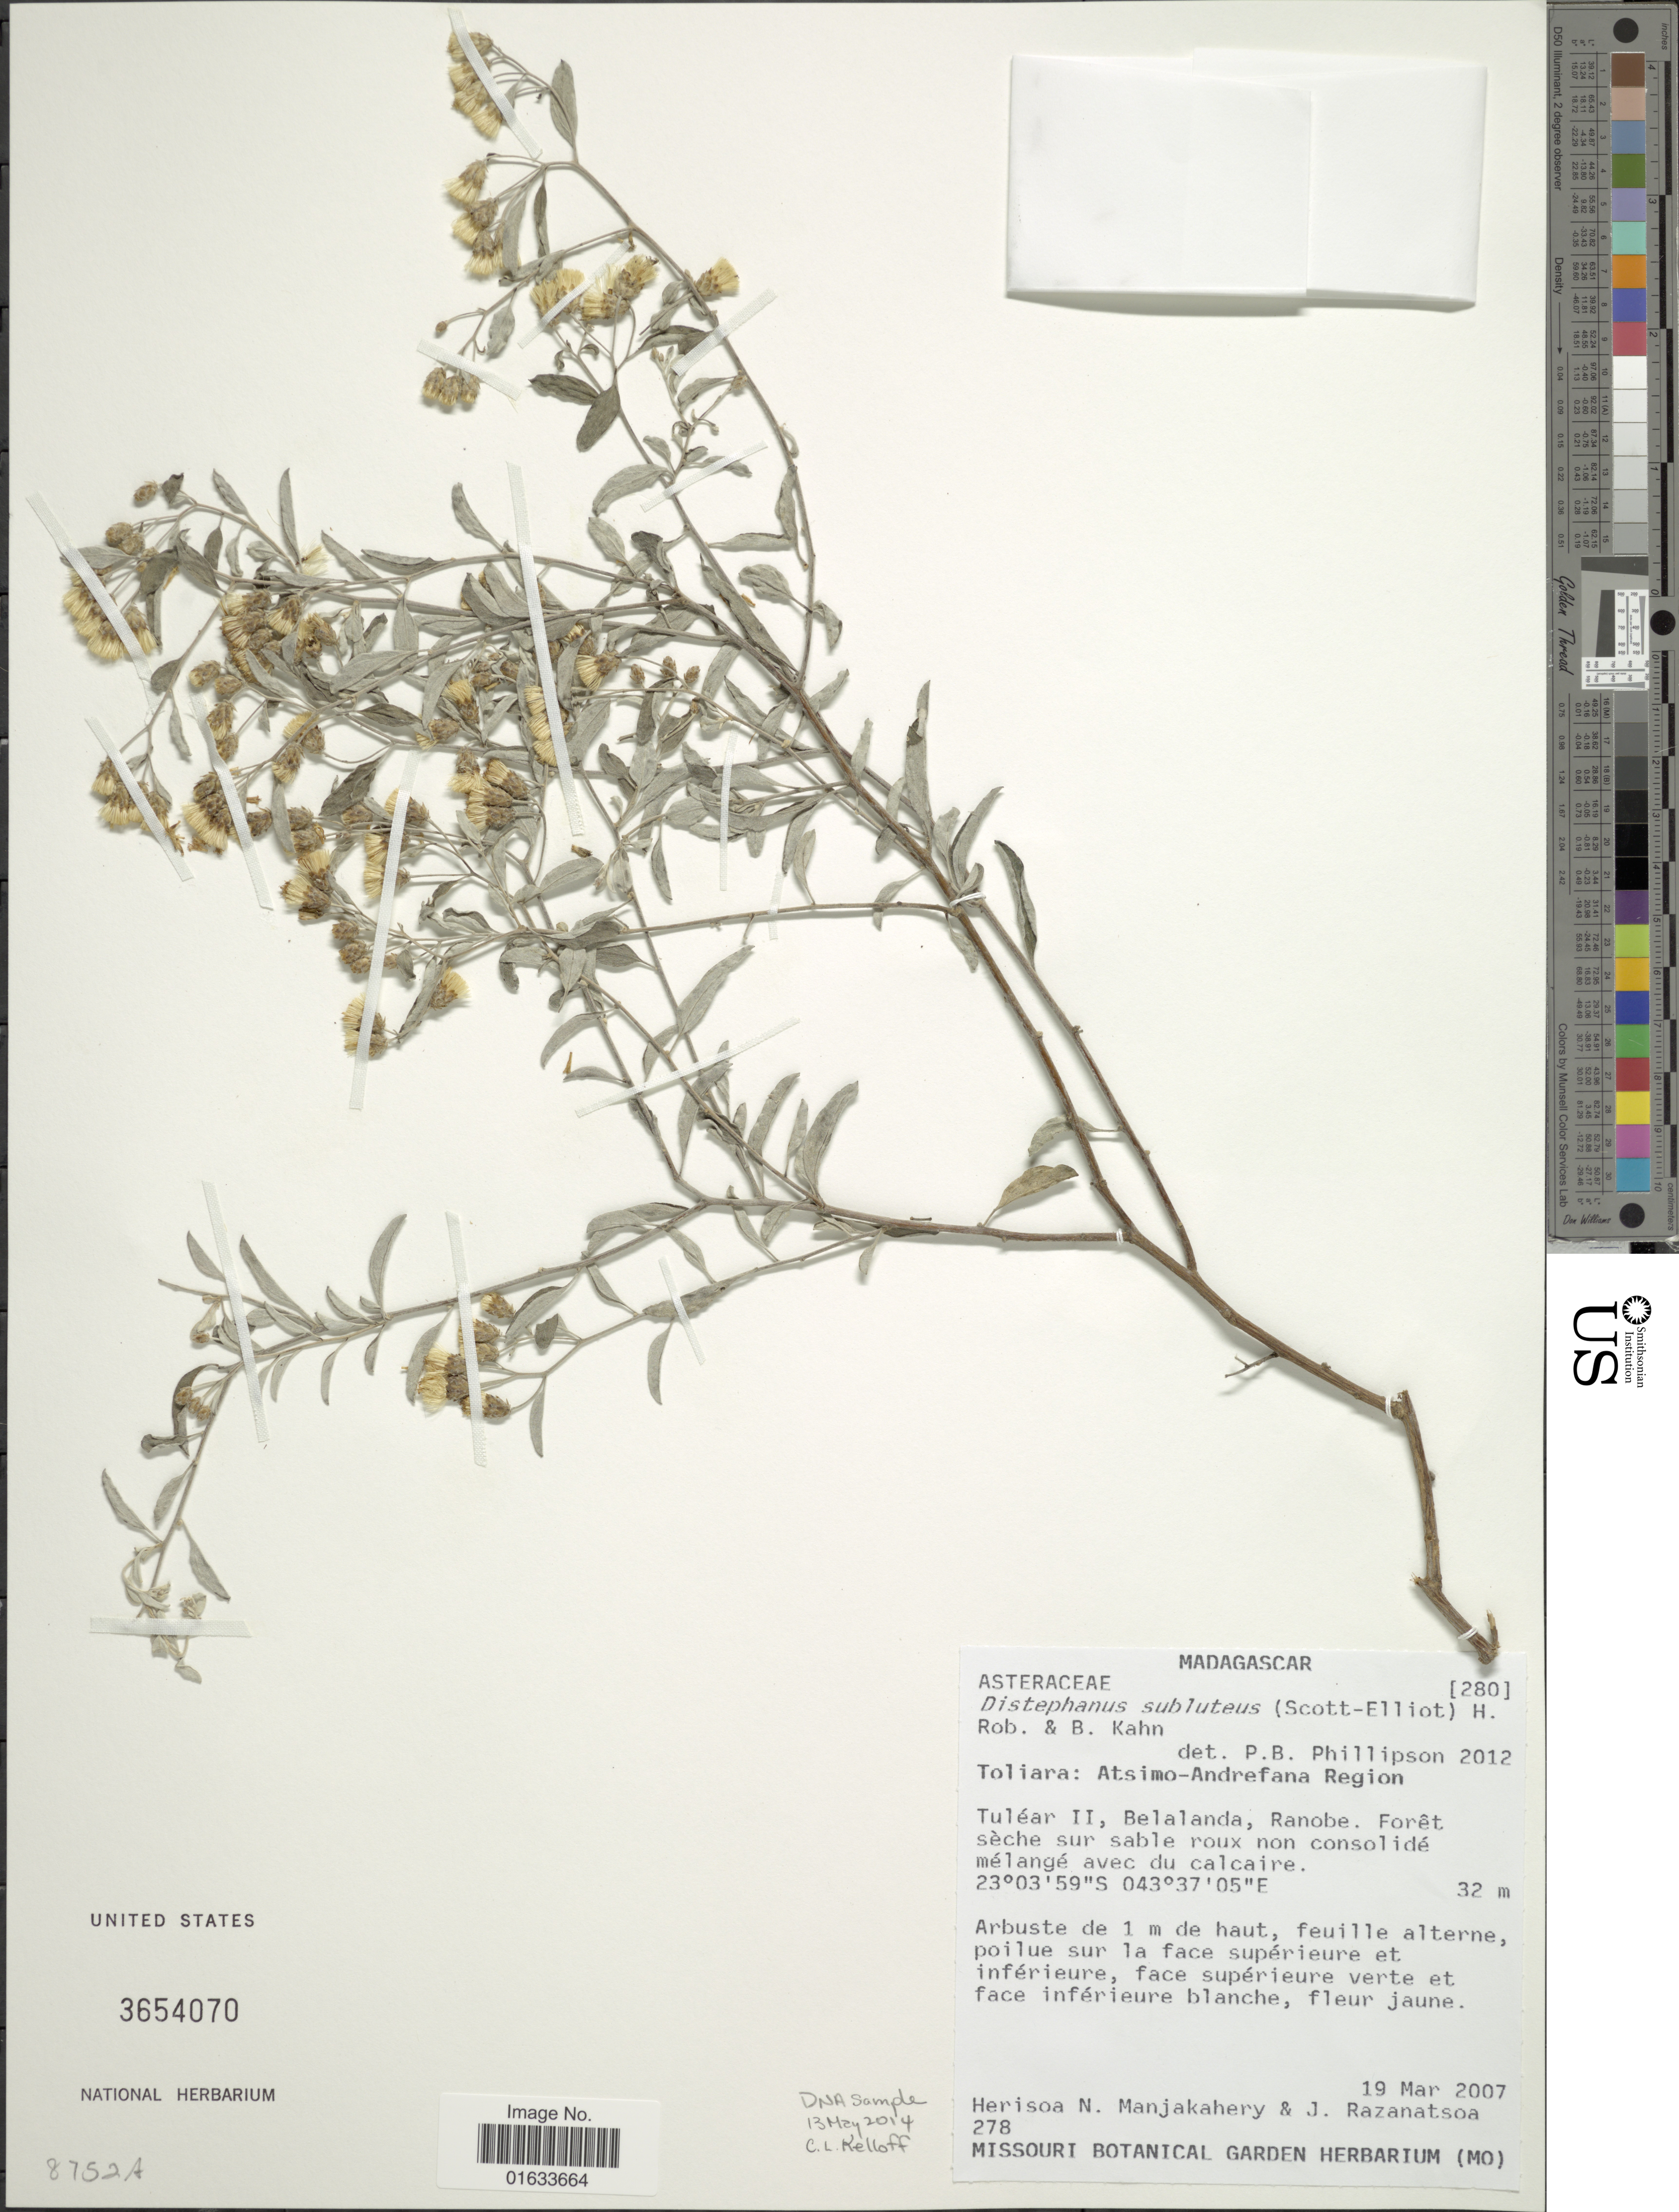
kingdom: Plantae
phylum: Tracheophyta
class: Magnoliopsida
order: Asterales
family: Asteraceae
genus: Distephanus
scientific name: Distephanus subluteus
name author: (Scott Elliot) H. Rob. & B. Kahn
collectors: H. N. Manjakahery & J. Razanatsoa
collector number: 278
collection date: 2007-03-19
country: Madagascar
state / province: Atsimo-Andrefana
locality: Toliara: Atsimo-Andrefana Region. Tuléar II, Belalanda, Ranobe.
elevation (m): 32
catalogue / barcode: US 3654070